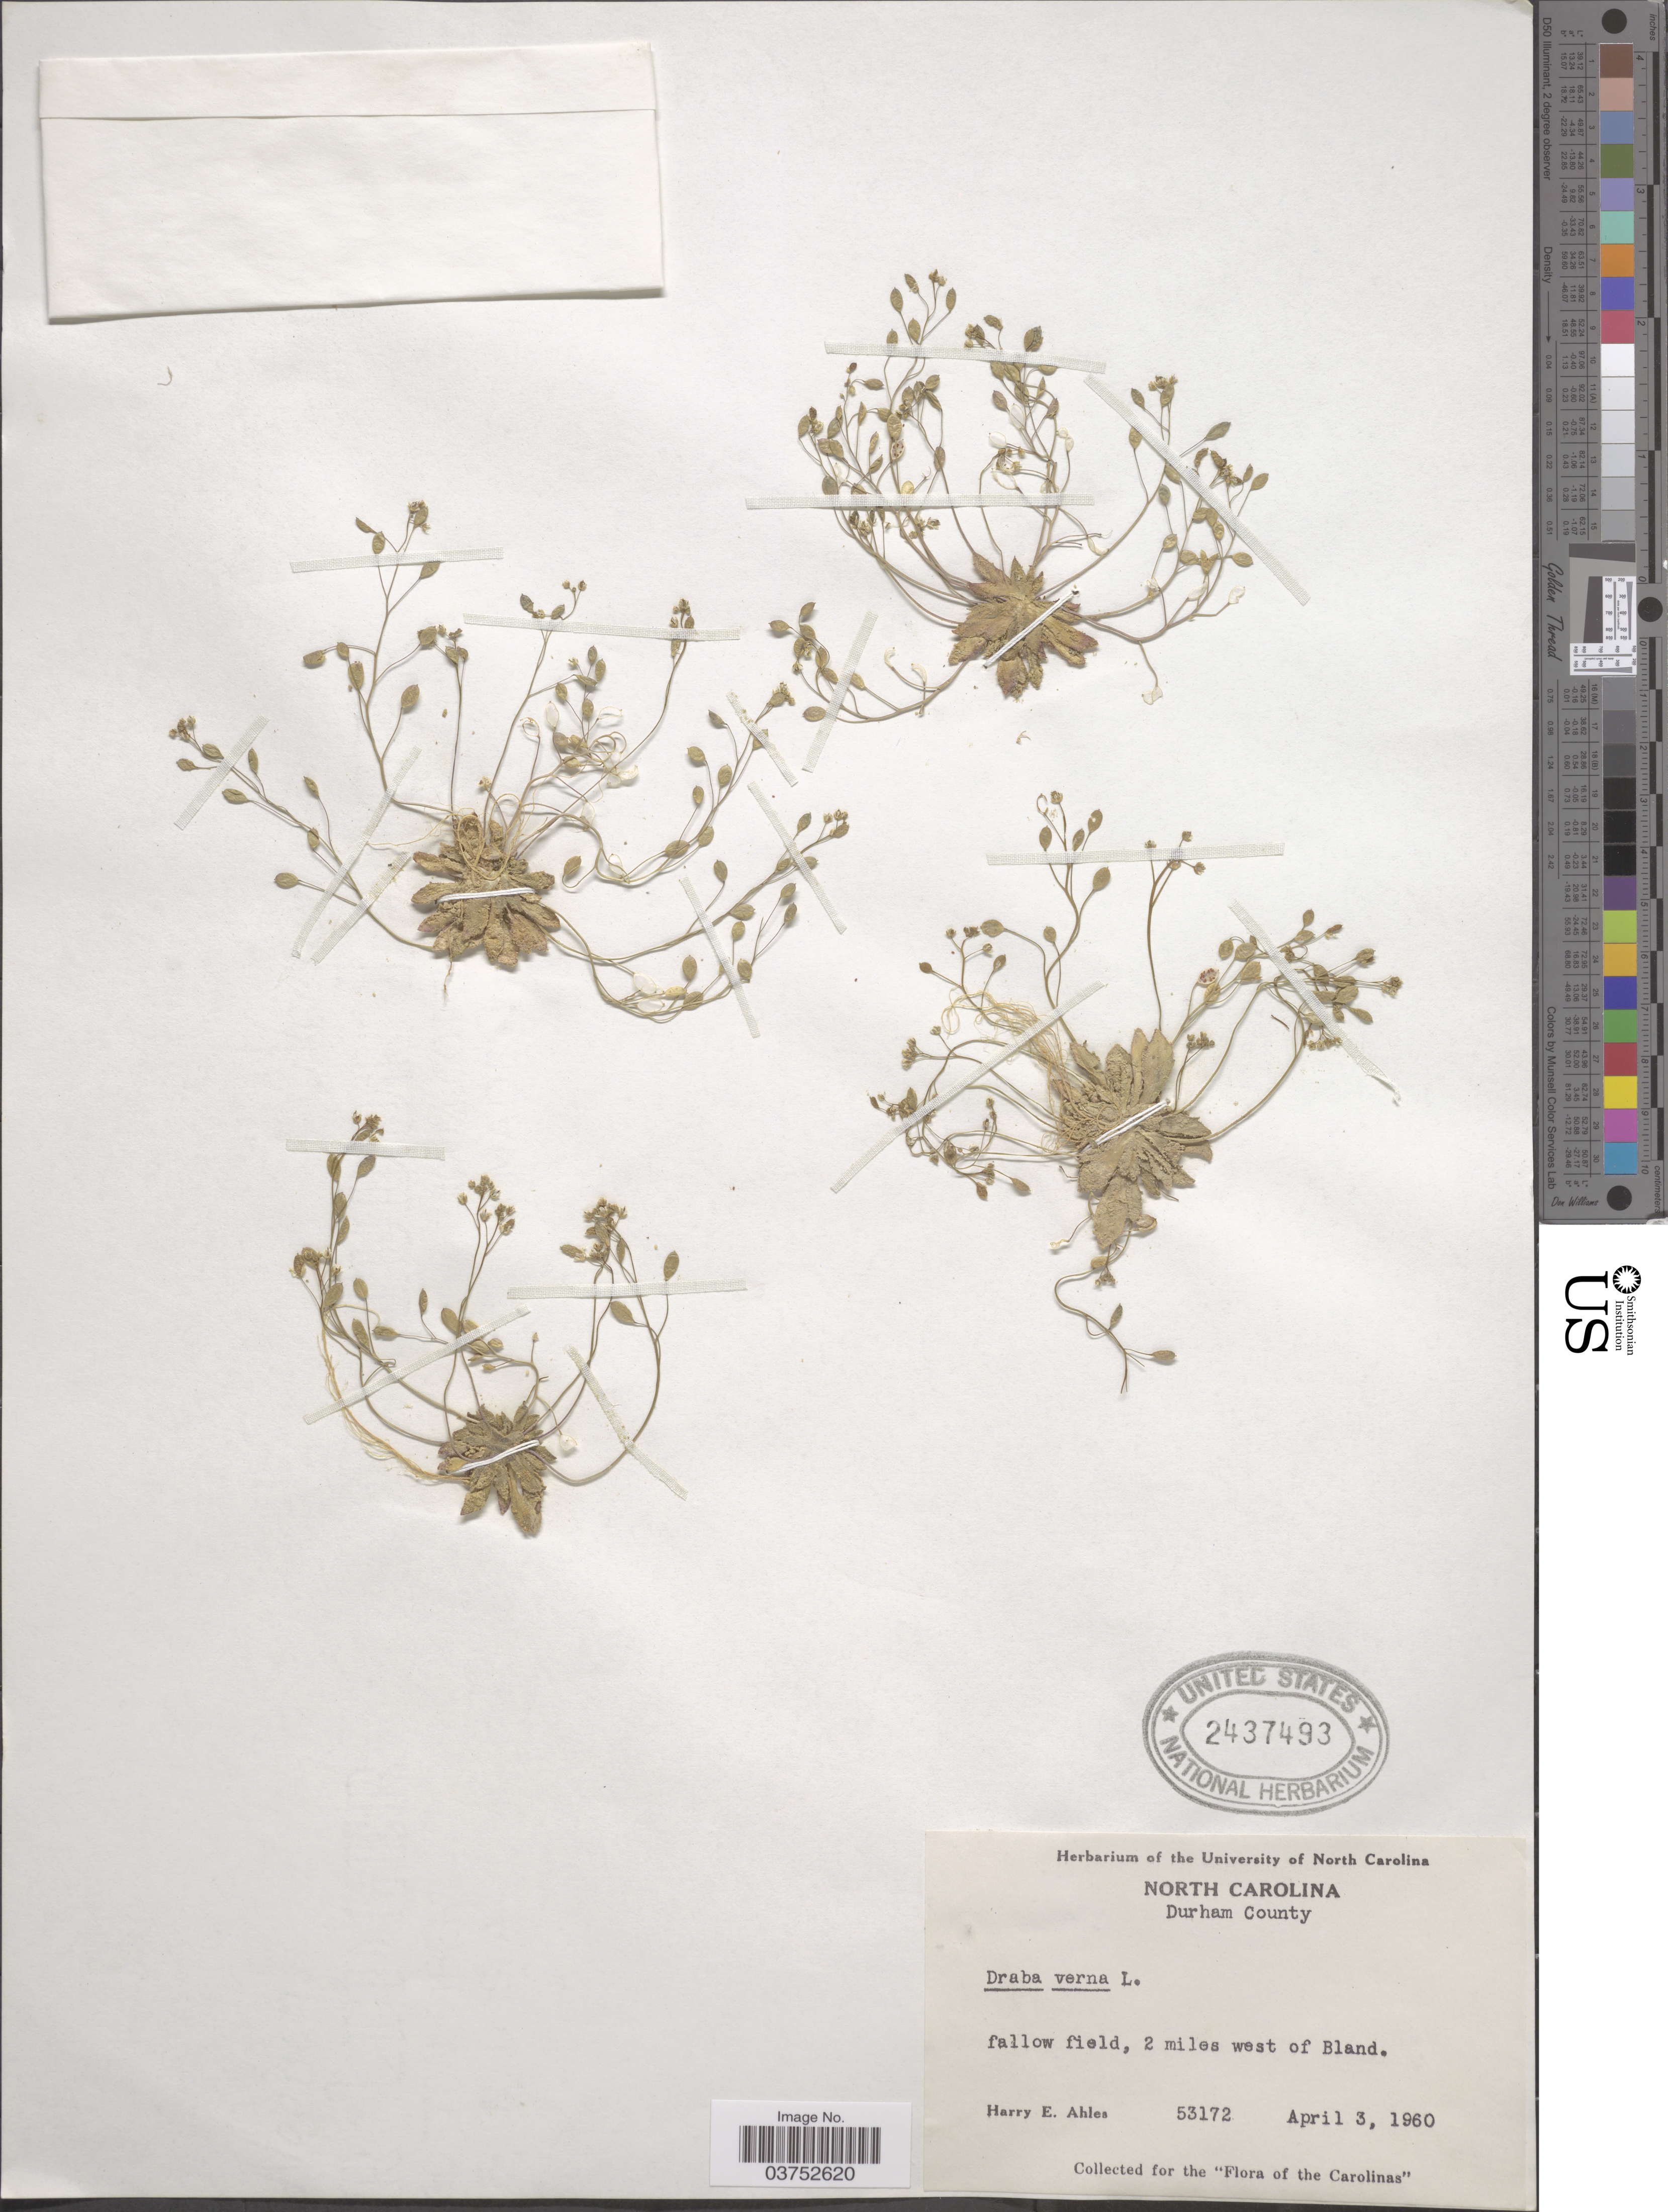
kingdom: Plantae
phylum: Tracheophyta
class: Magnoliopsida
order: Brassicales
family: Brassicaceae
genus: Draba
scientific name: Draba verna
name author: L.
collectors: H. E. Ahles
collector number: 53172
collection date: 1960-04-03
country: United States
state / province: North Carolina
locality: Durham County. 2 miles west of Bland.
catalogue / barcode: US 2437493